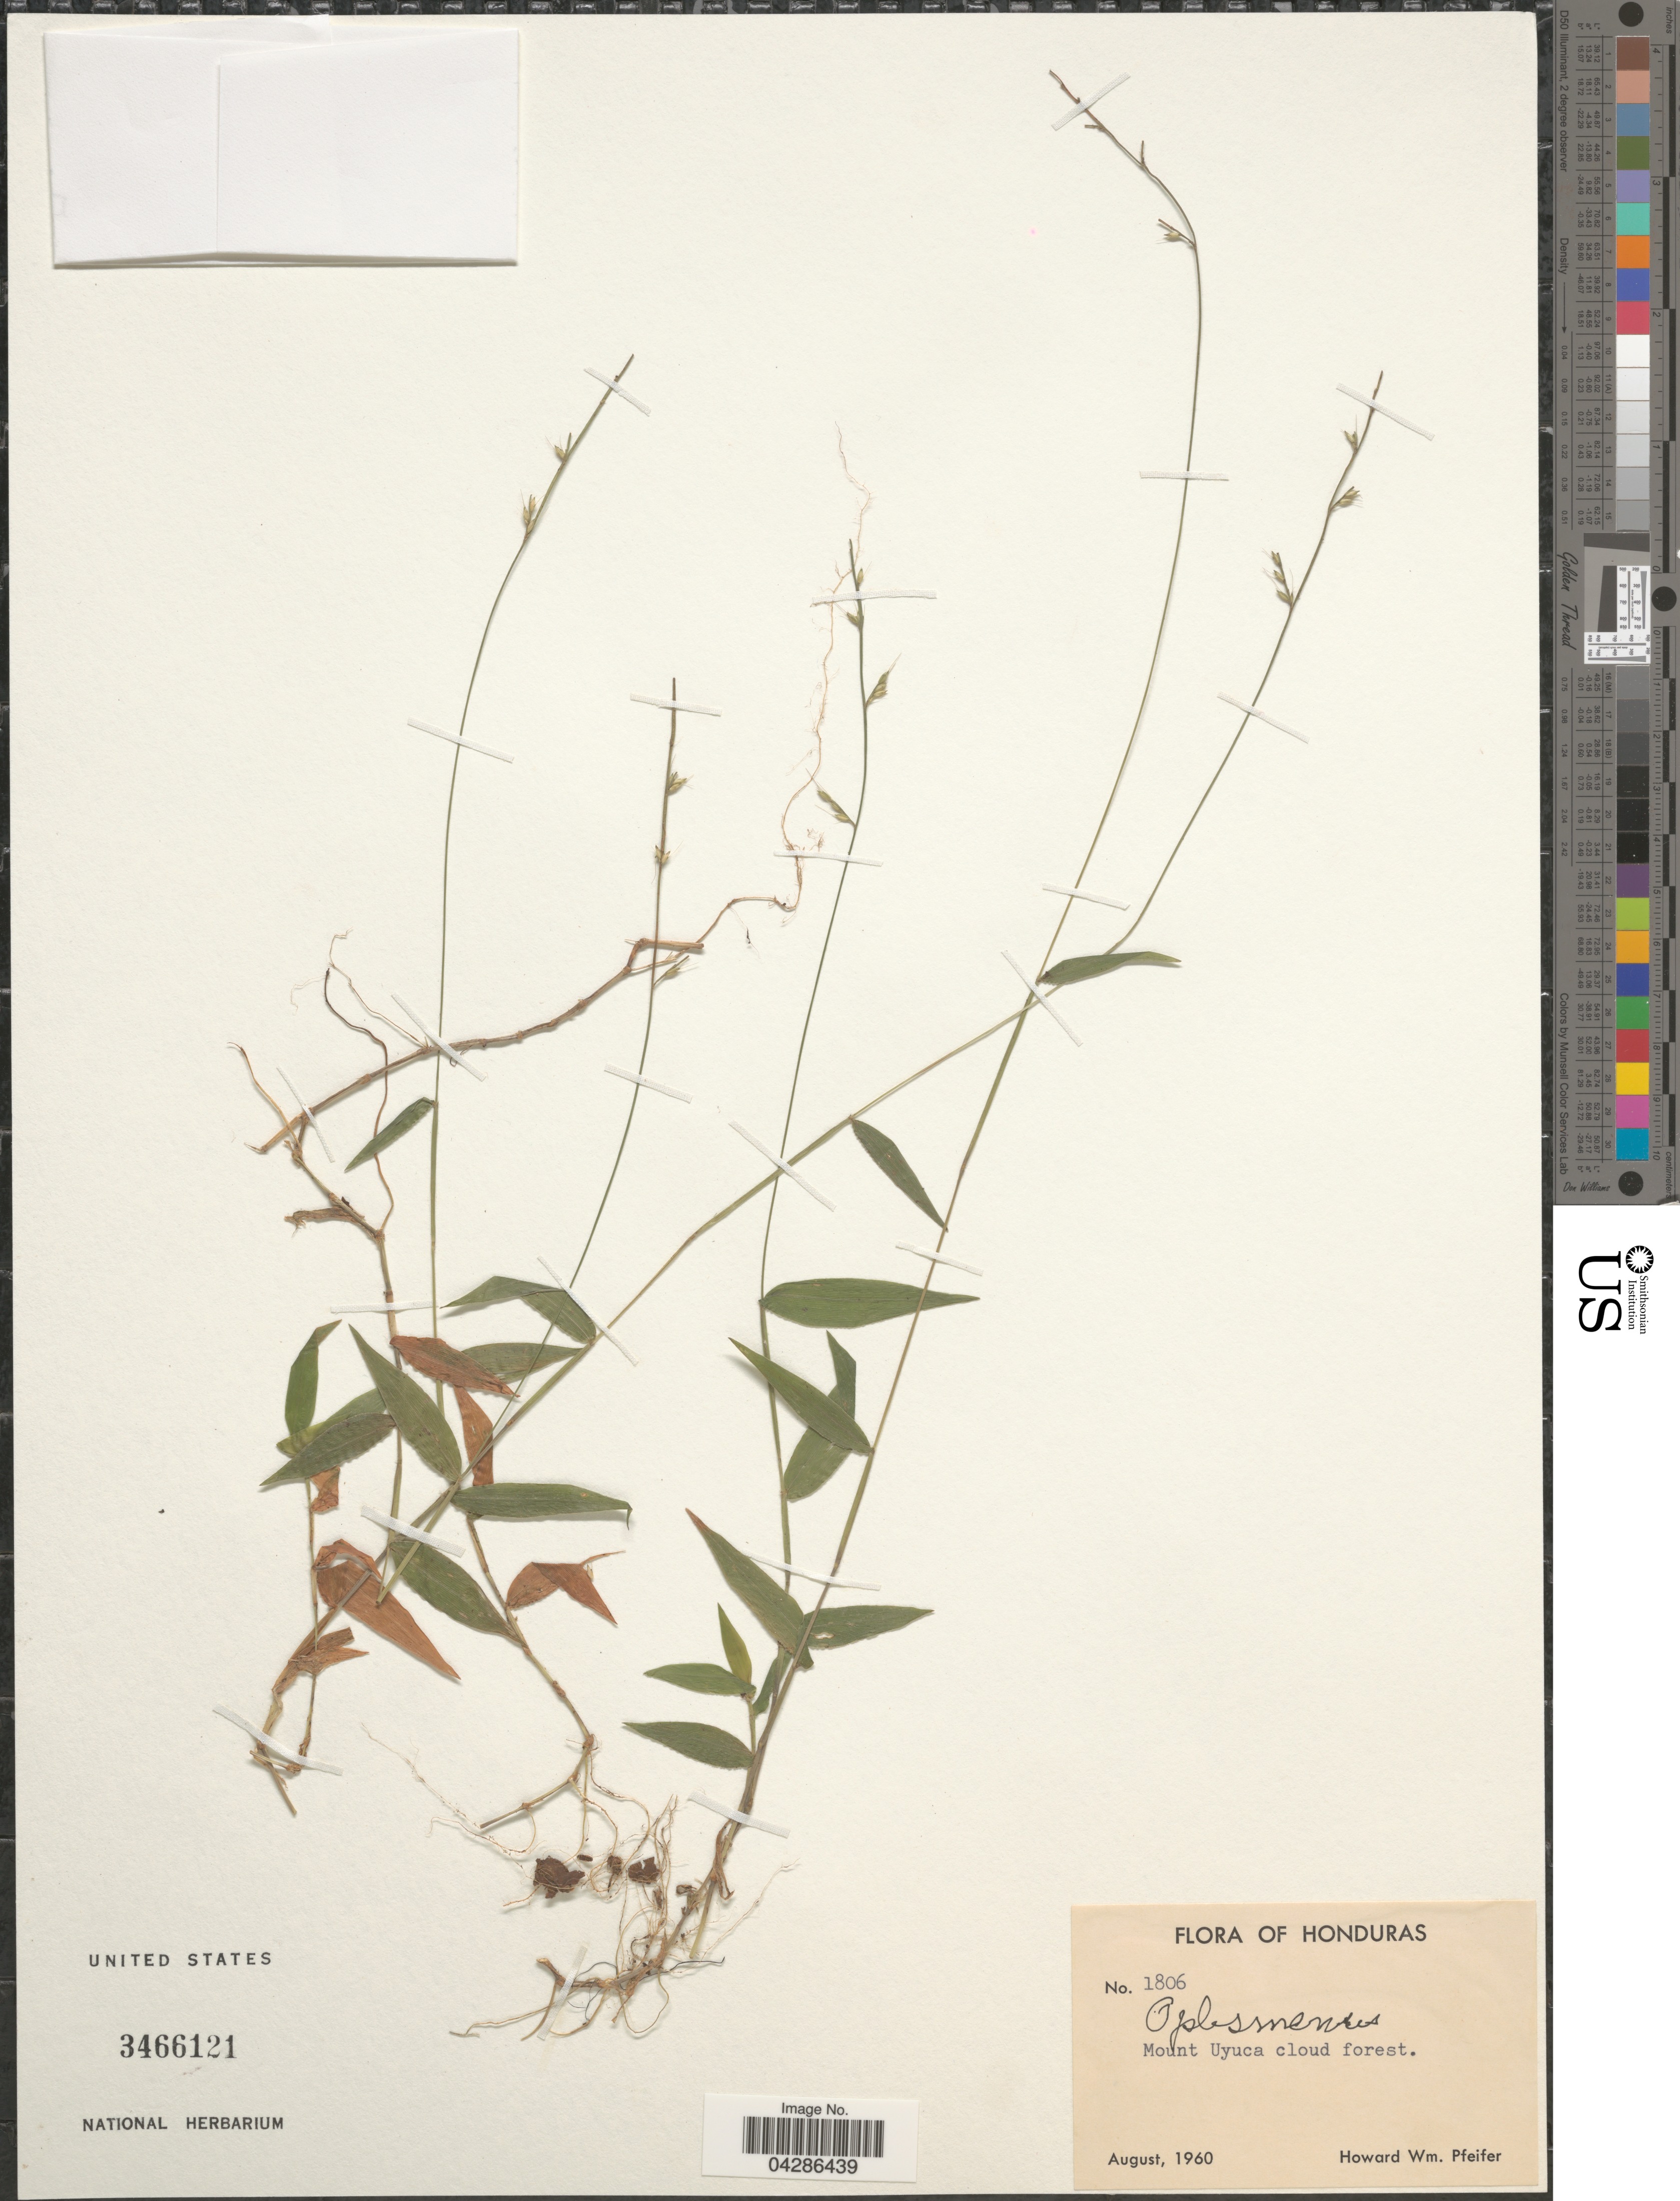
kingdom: Plantae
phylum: Tracheophyta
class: Liliopsida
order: Poales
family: Poaceae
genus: Oplismenus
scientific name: Oplismenus sp.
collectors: H. W. Pfeifer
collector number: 1806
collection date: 1960-08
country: Honduras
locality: Mount Uyuca cloud forest.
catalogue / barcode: US 3466121